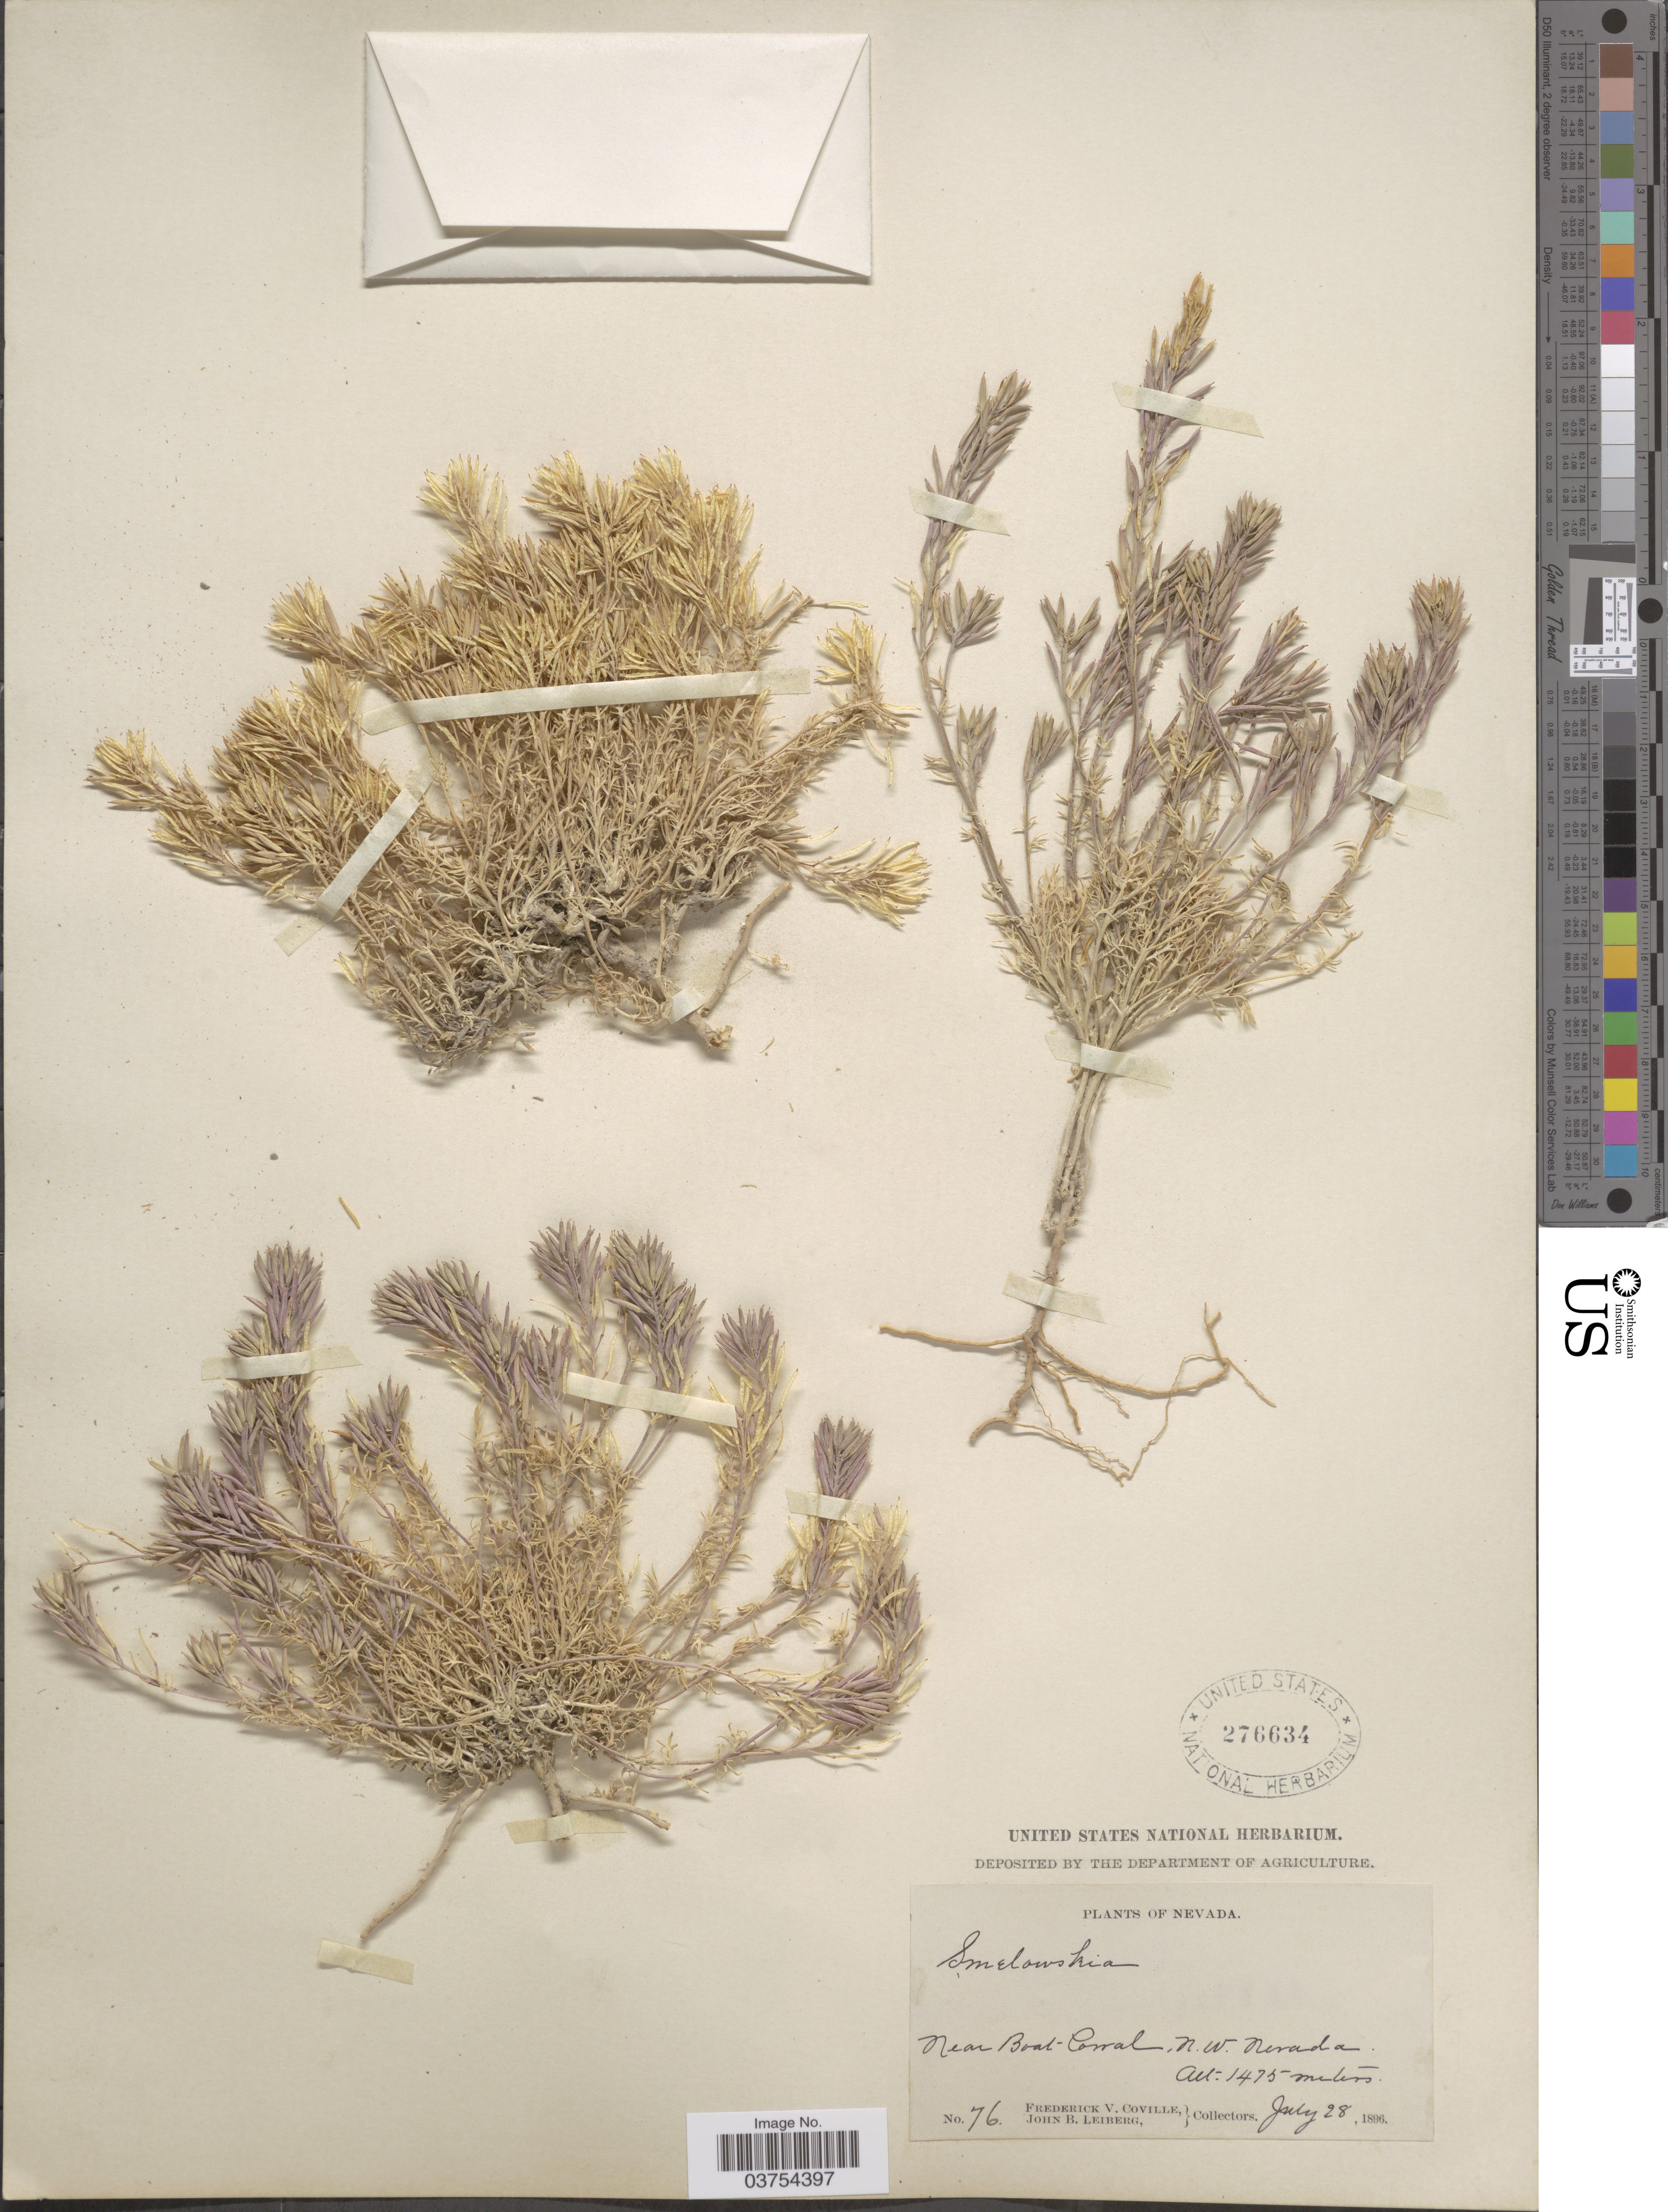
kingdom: Plantae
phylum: Tracheophyta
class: Magnoliopsida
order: Brassicales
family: Brassicaceae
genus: Smelowskia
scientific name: Smelowskia fremontii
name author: S. Watson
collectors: F. V. Coville & J. B. Leiberg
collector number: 76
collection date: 1896-07-28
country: United States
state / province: Nevada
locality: Near Boat Corral, N.W. Nevada.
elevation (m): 1475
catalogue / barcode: US 276634